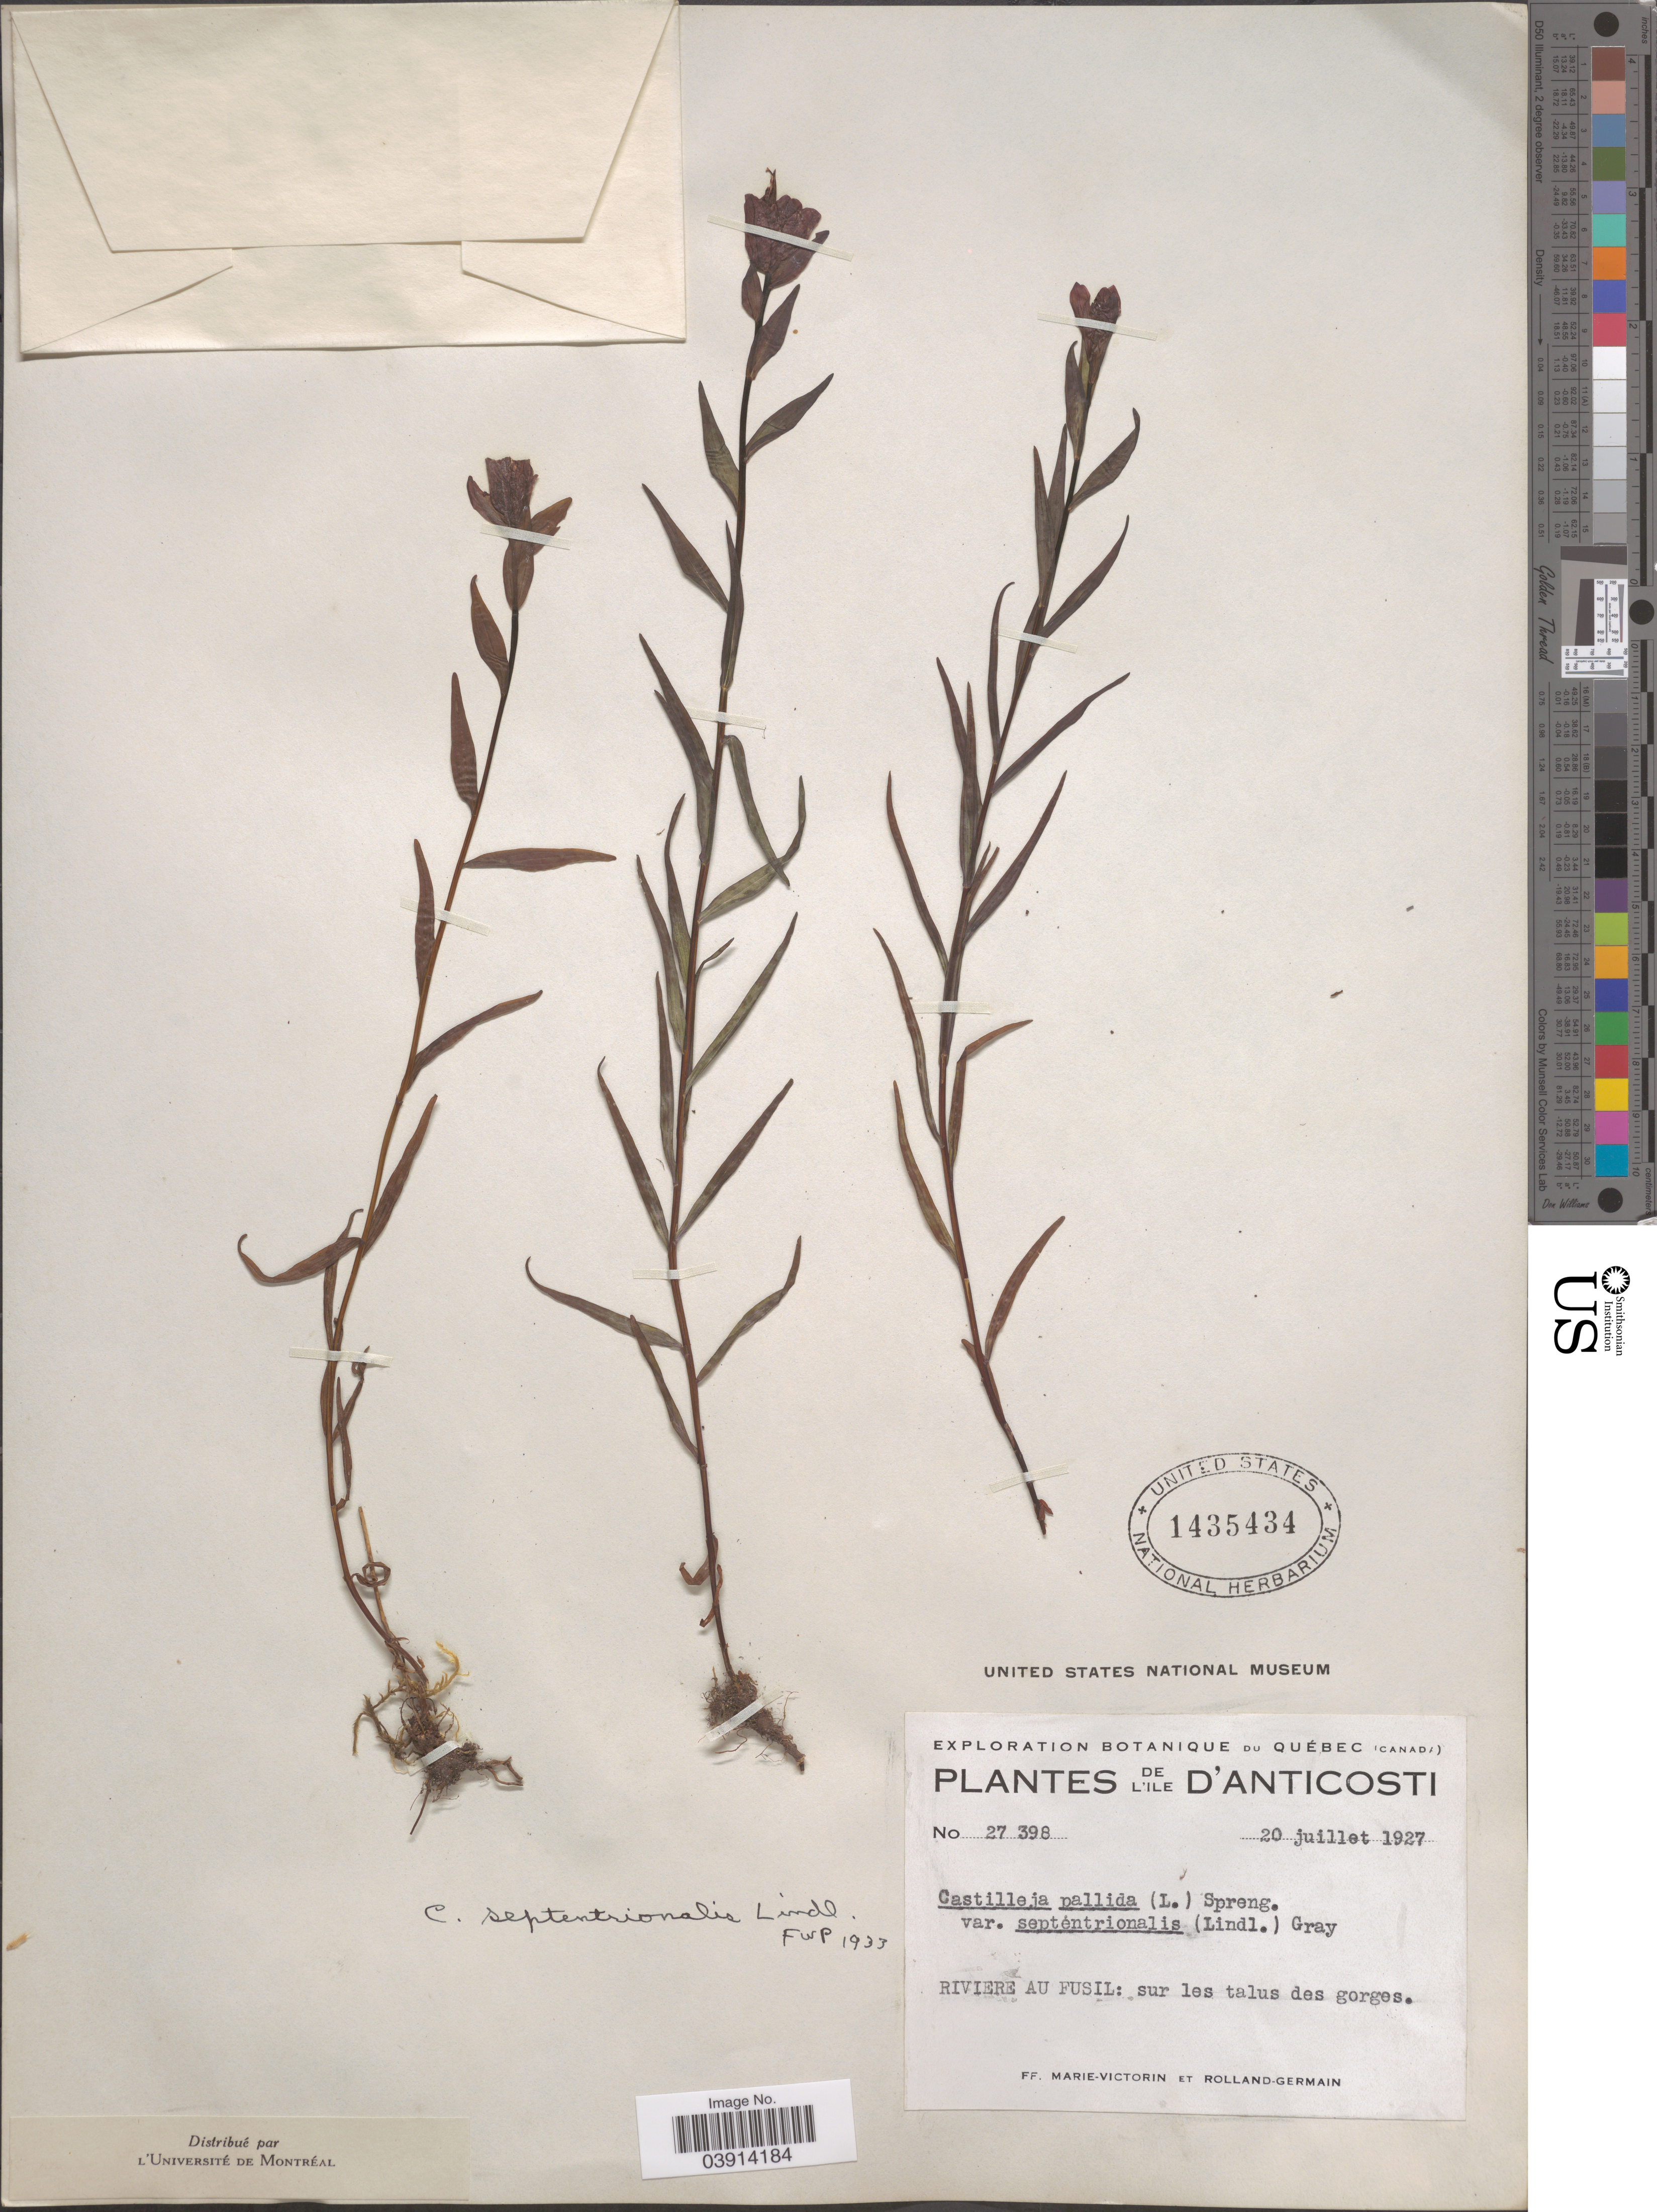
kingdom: Plantae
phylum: Tracheophyta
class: Magnoliopsida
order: Lamiales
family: Orobanchaceae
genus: Castilleja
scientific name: Castilleja septentrionalis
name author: Lindl.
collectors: F. Marie-Victorin & Rolland-Germain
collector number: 27398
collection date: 1927-07-20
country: Canada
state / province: Quebec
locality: L'Ile D'Antocosti. Riviere au Fusil: sur les talus des gorges.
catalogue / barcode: US 1435434